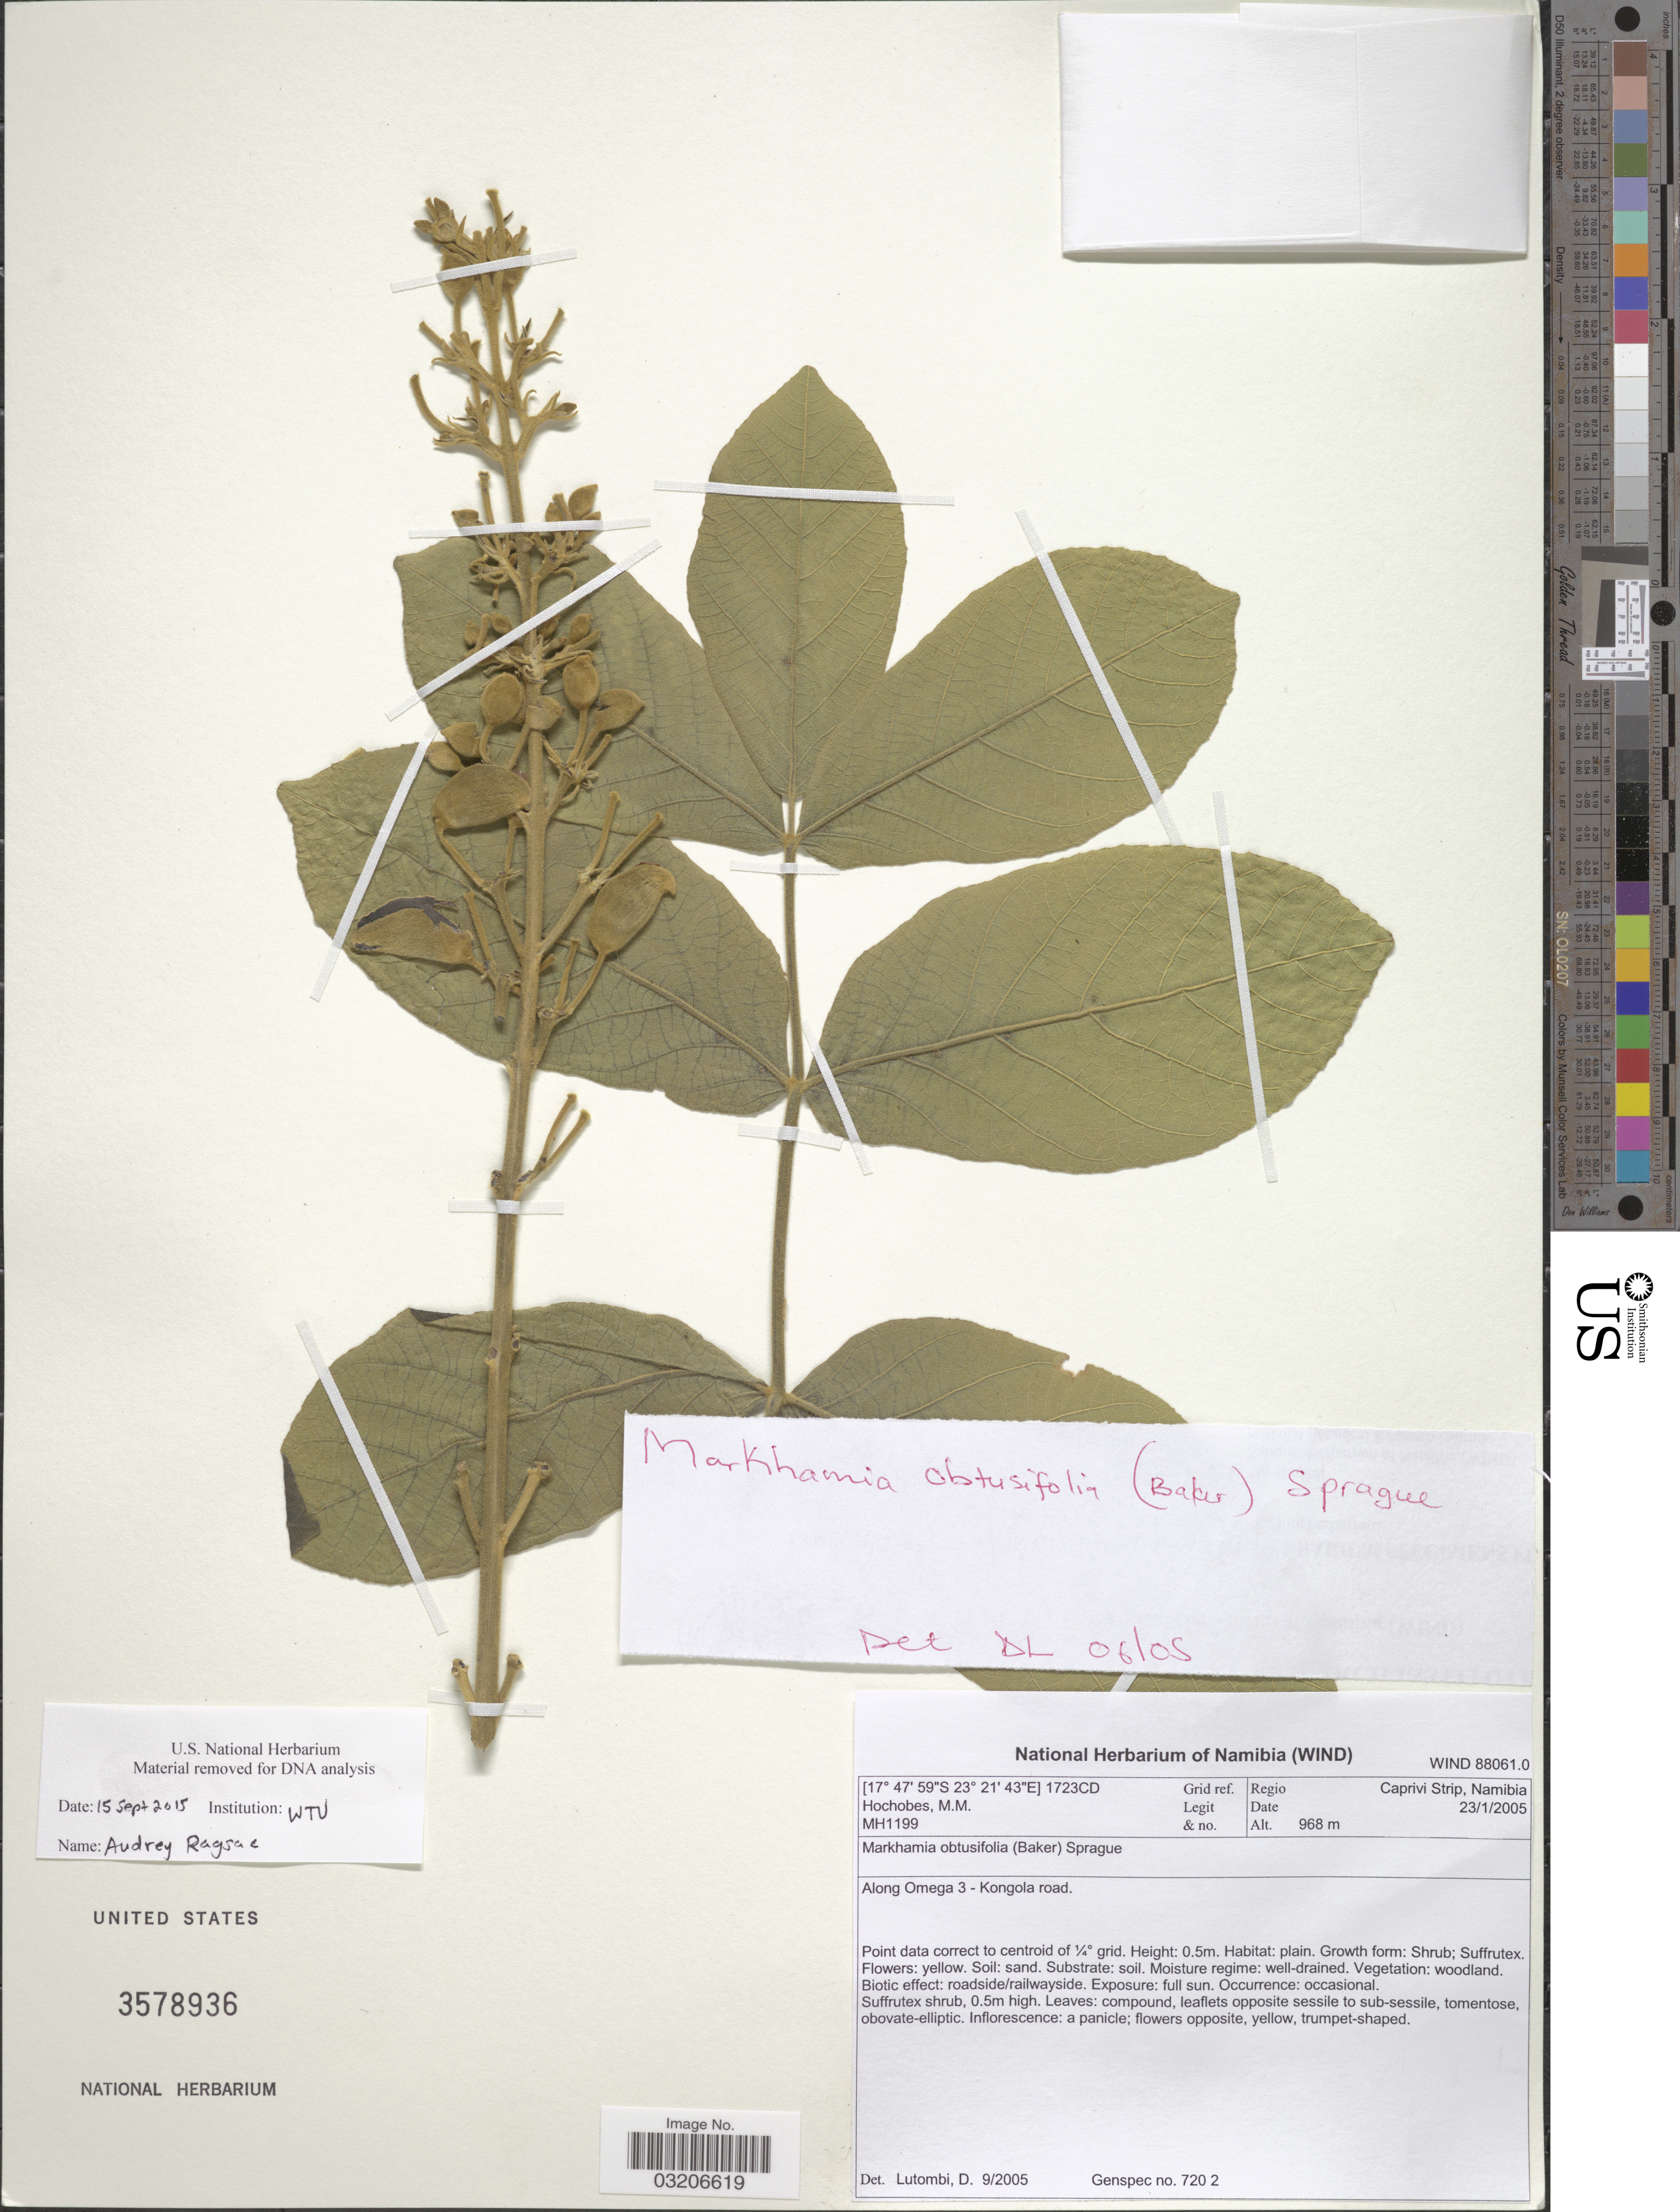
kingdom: Plantae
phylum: Tracheophyta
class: Magnoliopsida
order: Lamiales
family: Bignoniaceae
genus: Markhamia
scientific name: Markhamia obtusifolia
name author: (Baker) Sprague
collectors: M. Hochobes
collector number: MH1199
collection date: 2005-01-23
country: Namibia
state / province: Caprivi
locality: Grid ref. 1723CD. Regio Caprivi Strip. Along Omega 3 - Kongola road.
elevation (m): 968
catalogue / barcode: US 3578936